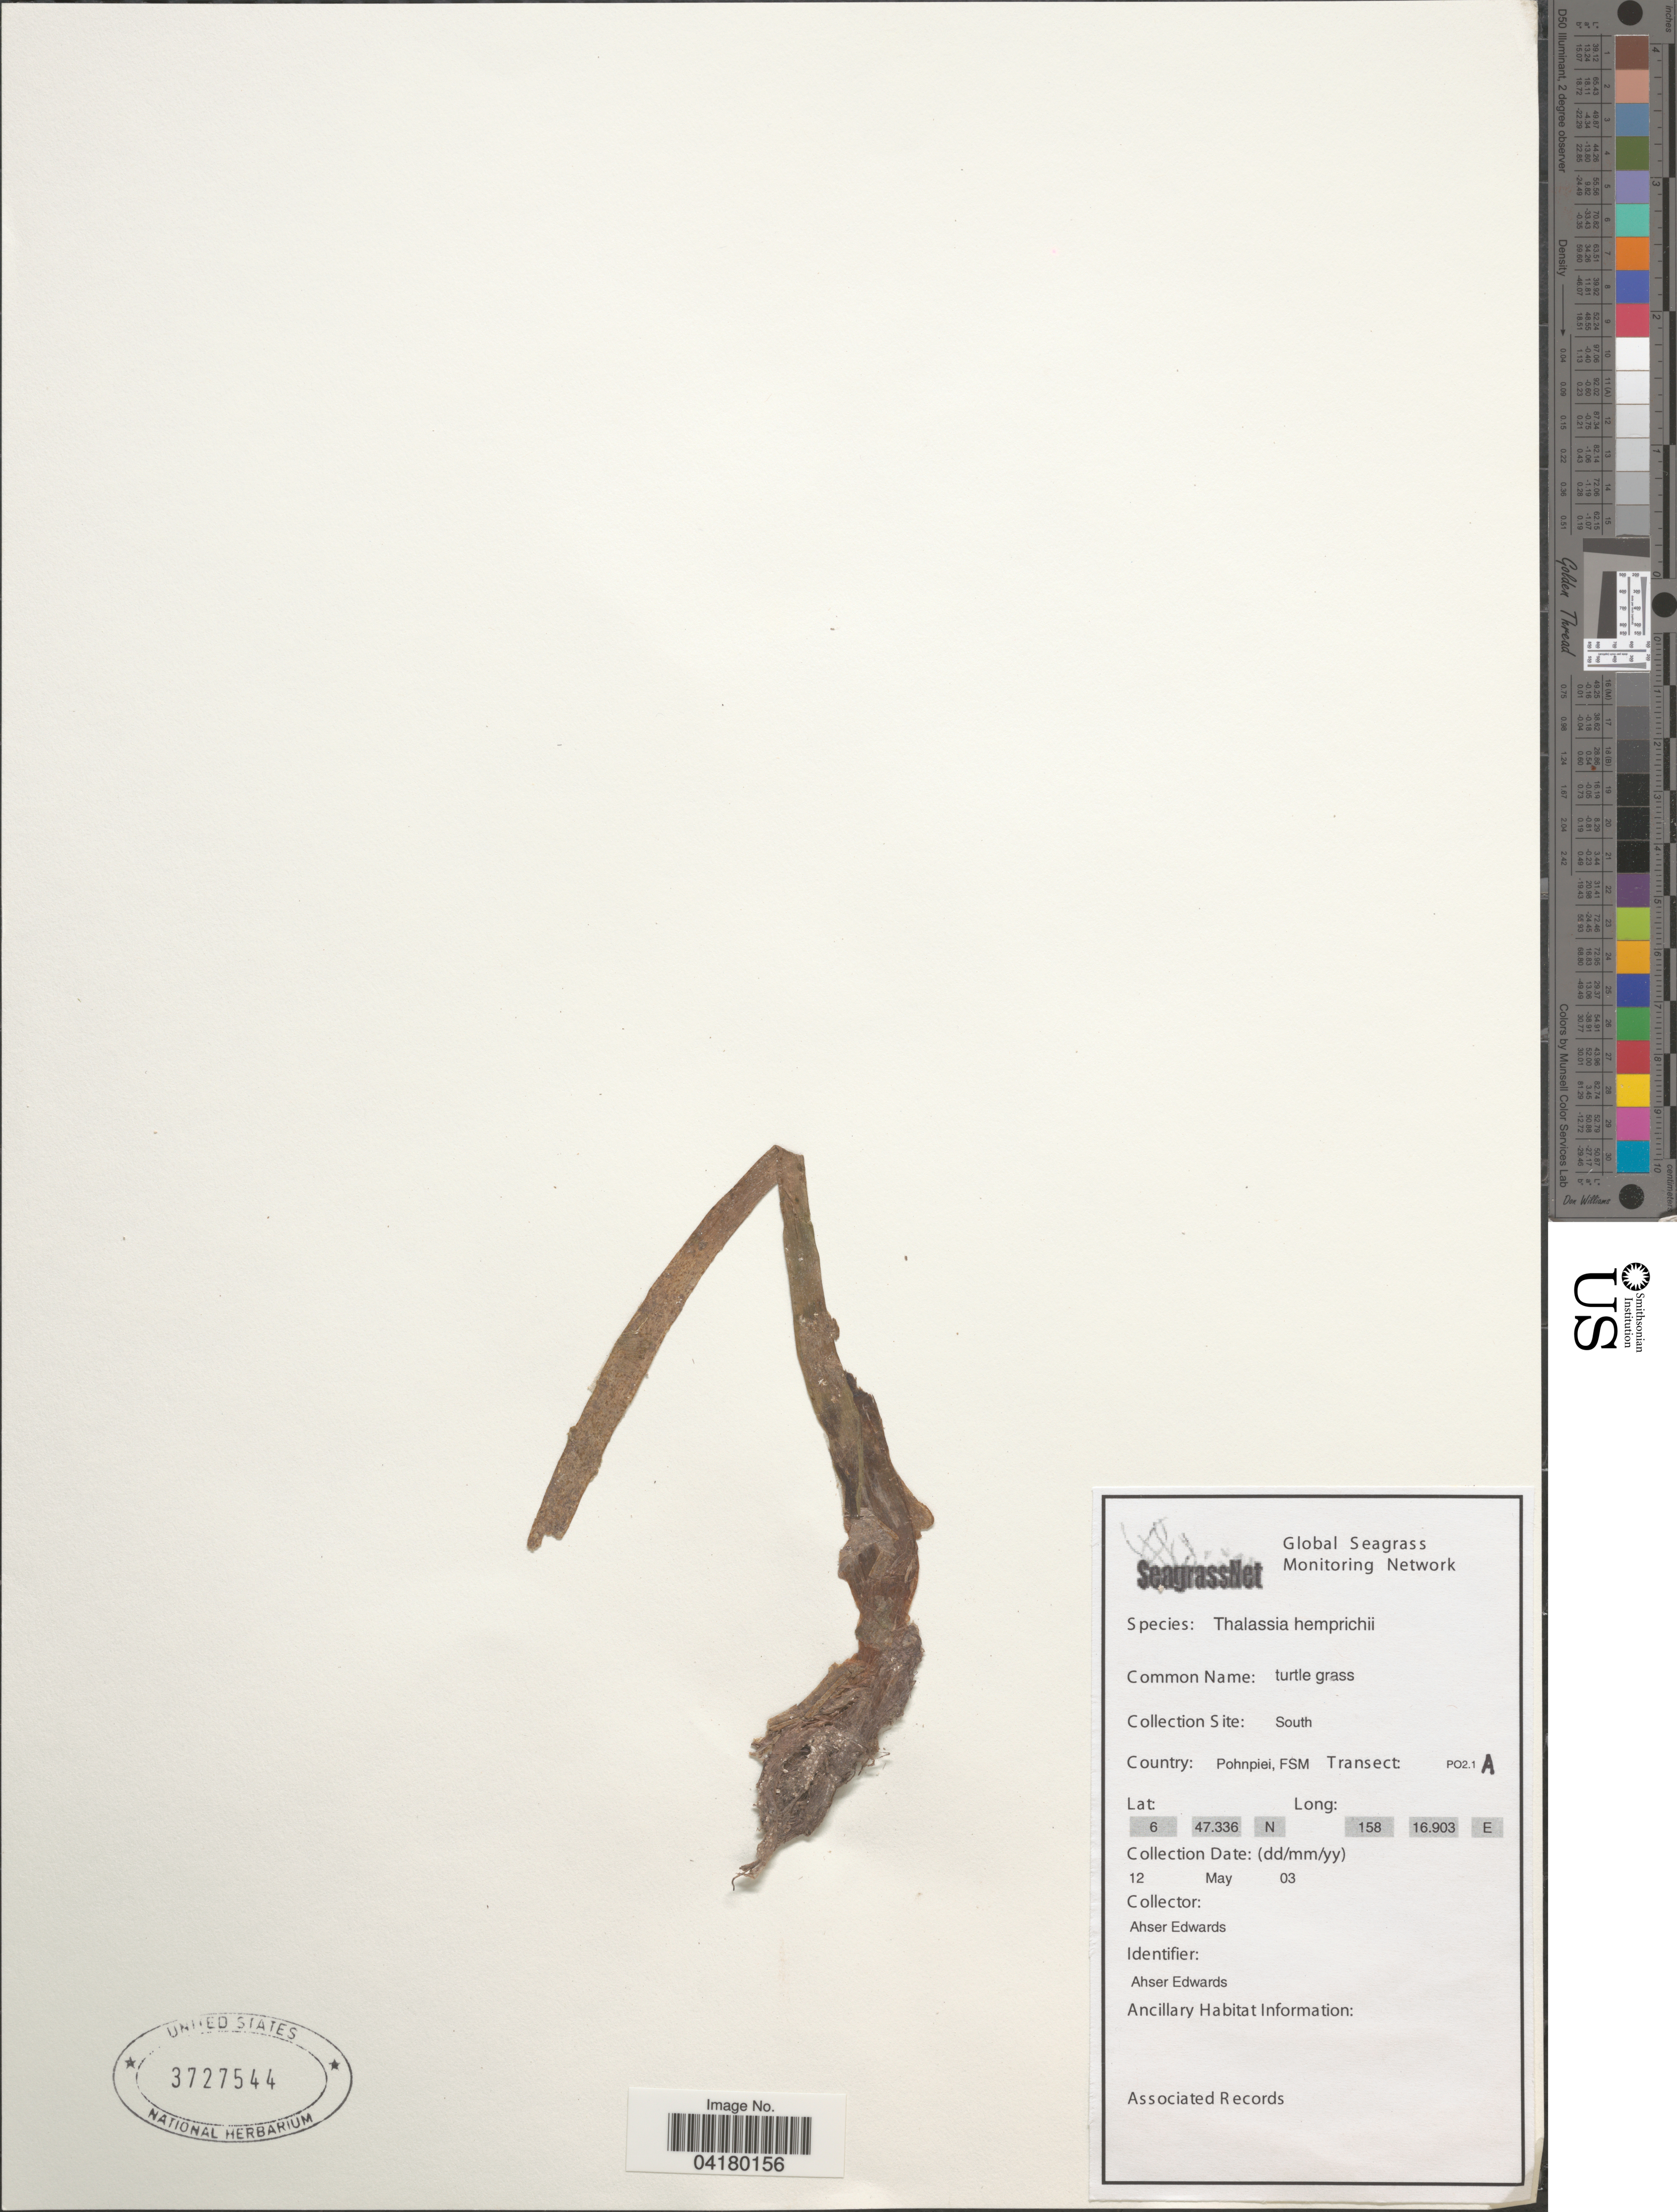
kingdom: Plantae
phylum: Tracheophyta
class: Liliopsida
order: Alismatales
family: Hydrocharitaceae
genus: Thalassia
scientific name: Thalassia hemprichii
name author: Asch.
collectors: A. Edwards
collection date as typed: Transcribed d/m/y: 12/5/3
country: Micronesia, Federated States of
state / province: Pohnpei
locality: Collection Site: South. Country: Pohnpiei, FSM. Transect: PO2.1A.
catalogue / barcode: US 3727544